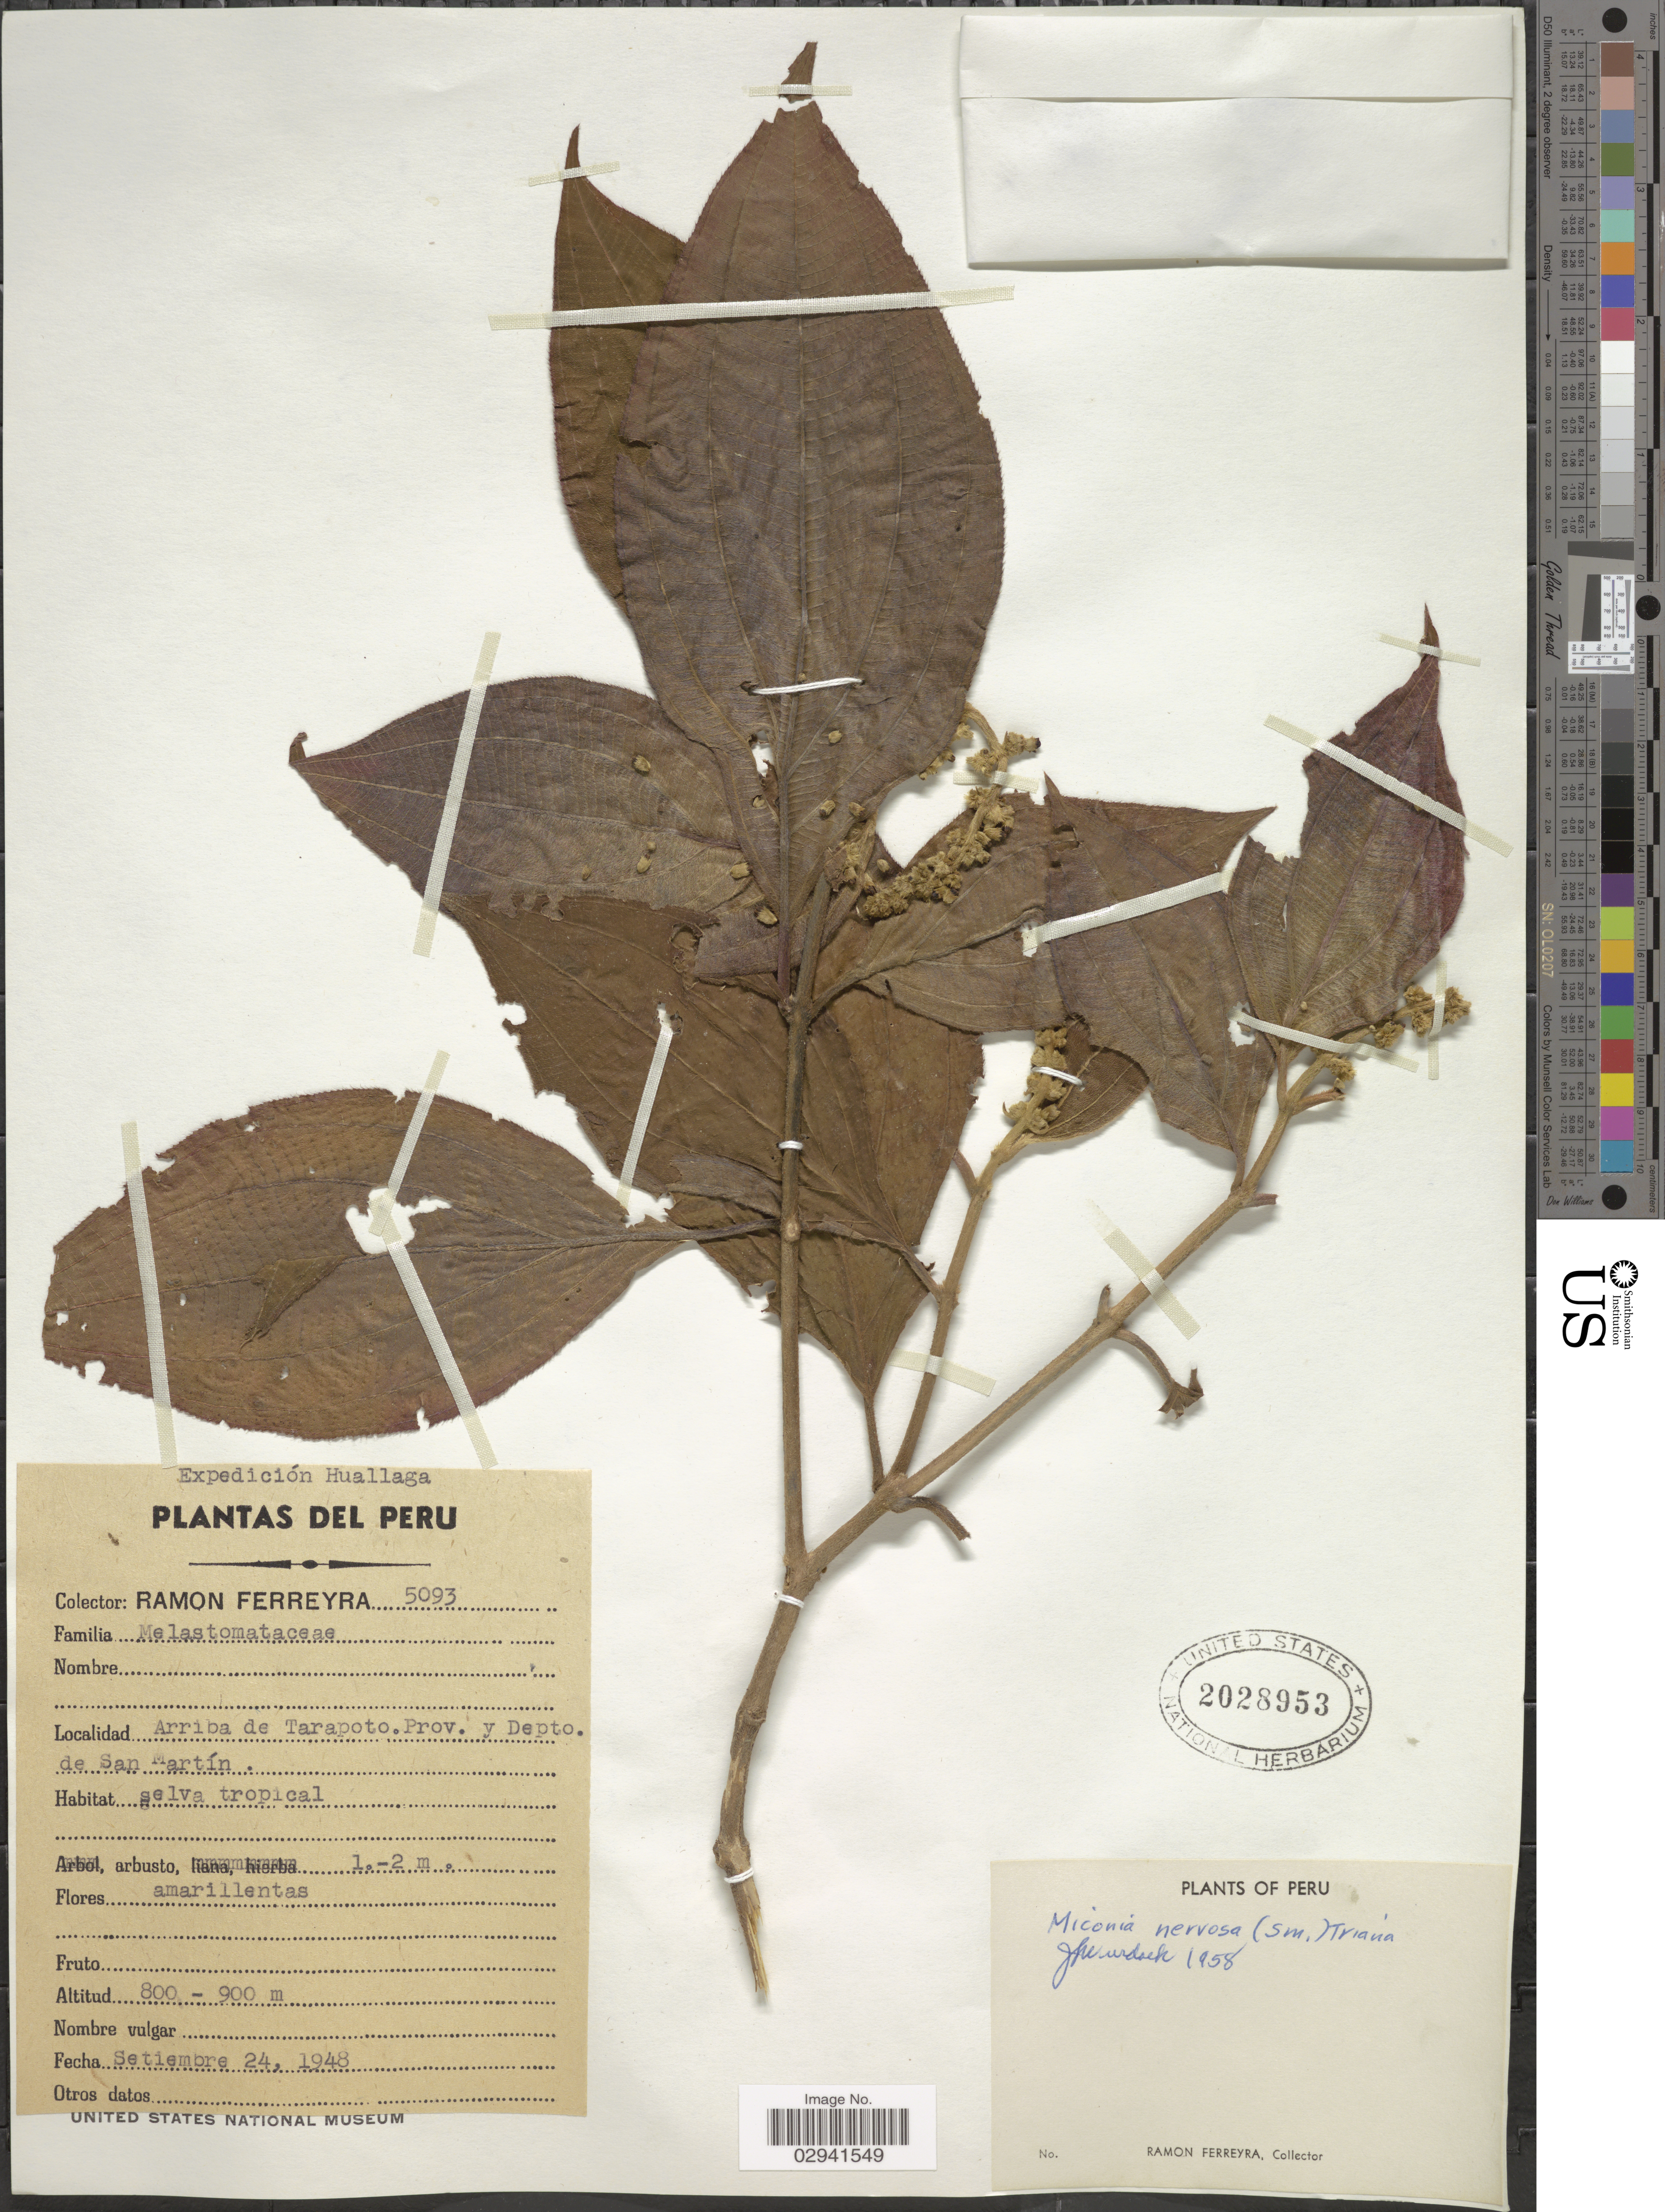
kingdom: Plantae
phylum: Tracheophyta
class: Magnoliopsida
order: Myrtales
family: Melastomataceae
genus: Miconia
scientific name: Miconia nervosa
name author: (Sm.) Triana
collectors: R. A. Ferreyra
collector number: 5093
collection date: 1948-09-24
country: Peru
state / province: San Martín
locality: Arriba de Tarapoto. Prov. Y Depto. de San Martín.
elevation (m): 800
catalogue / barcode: US 2028953